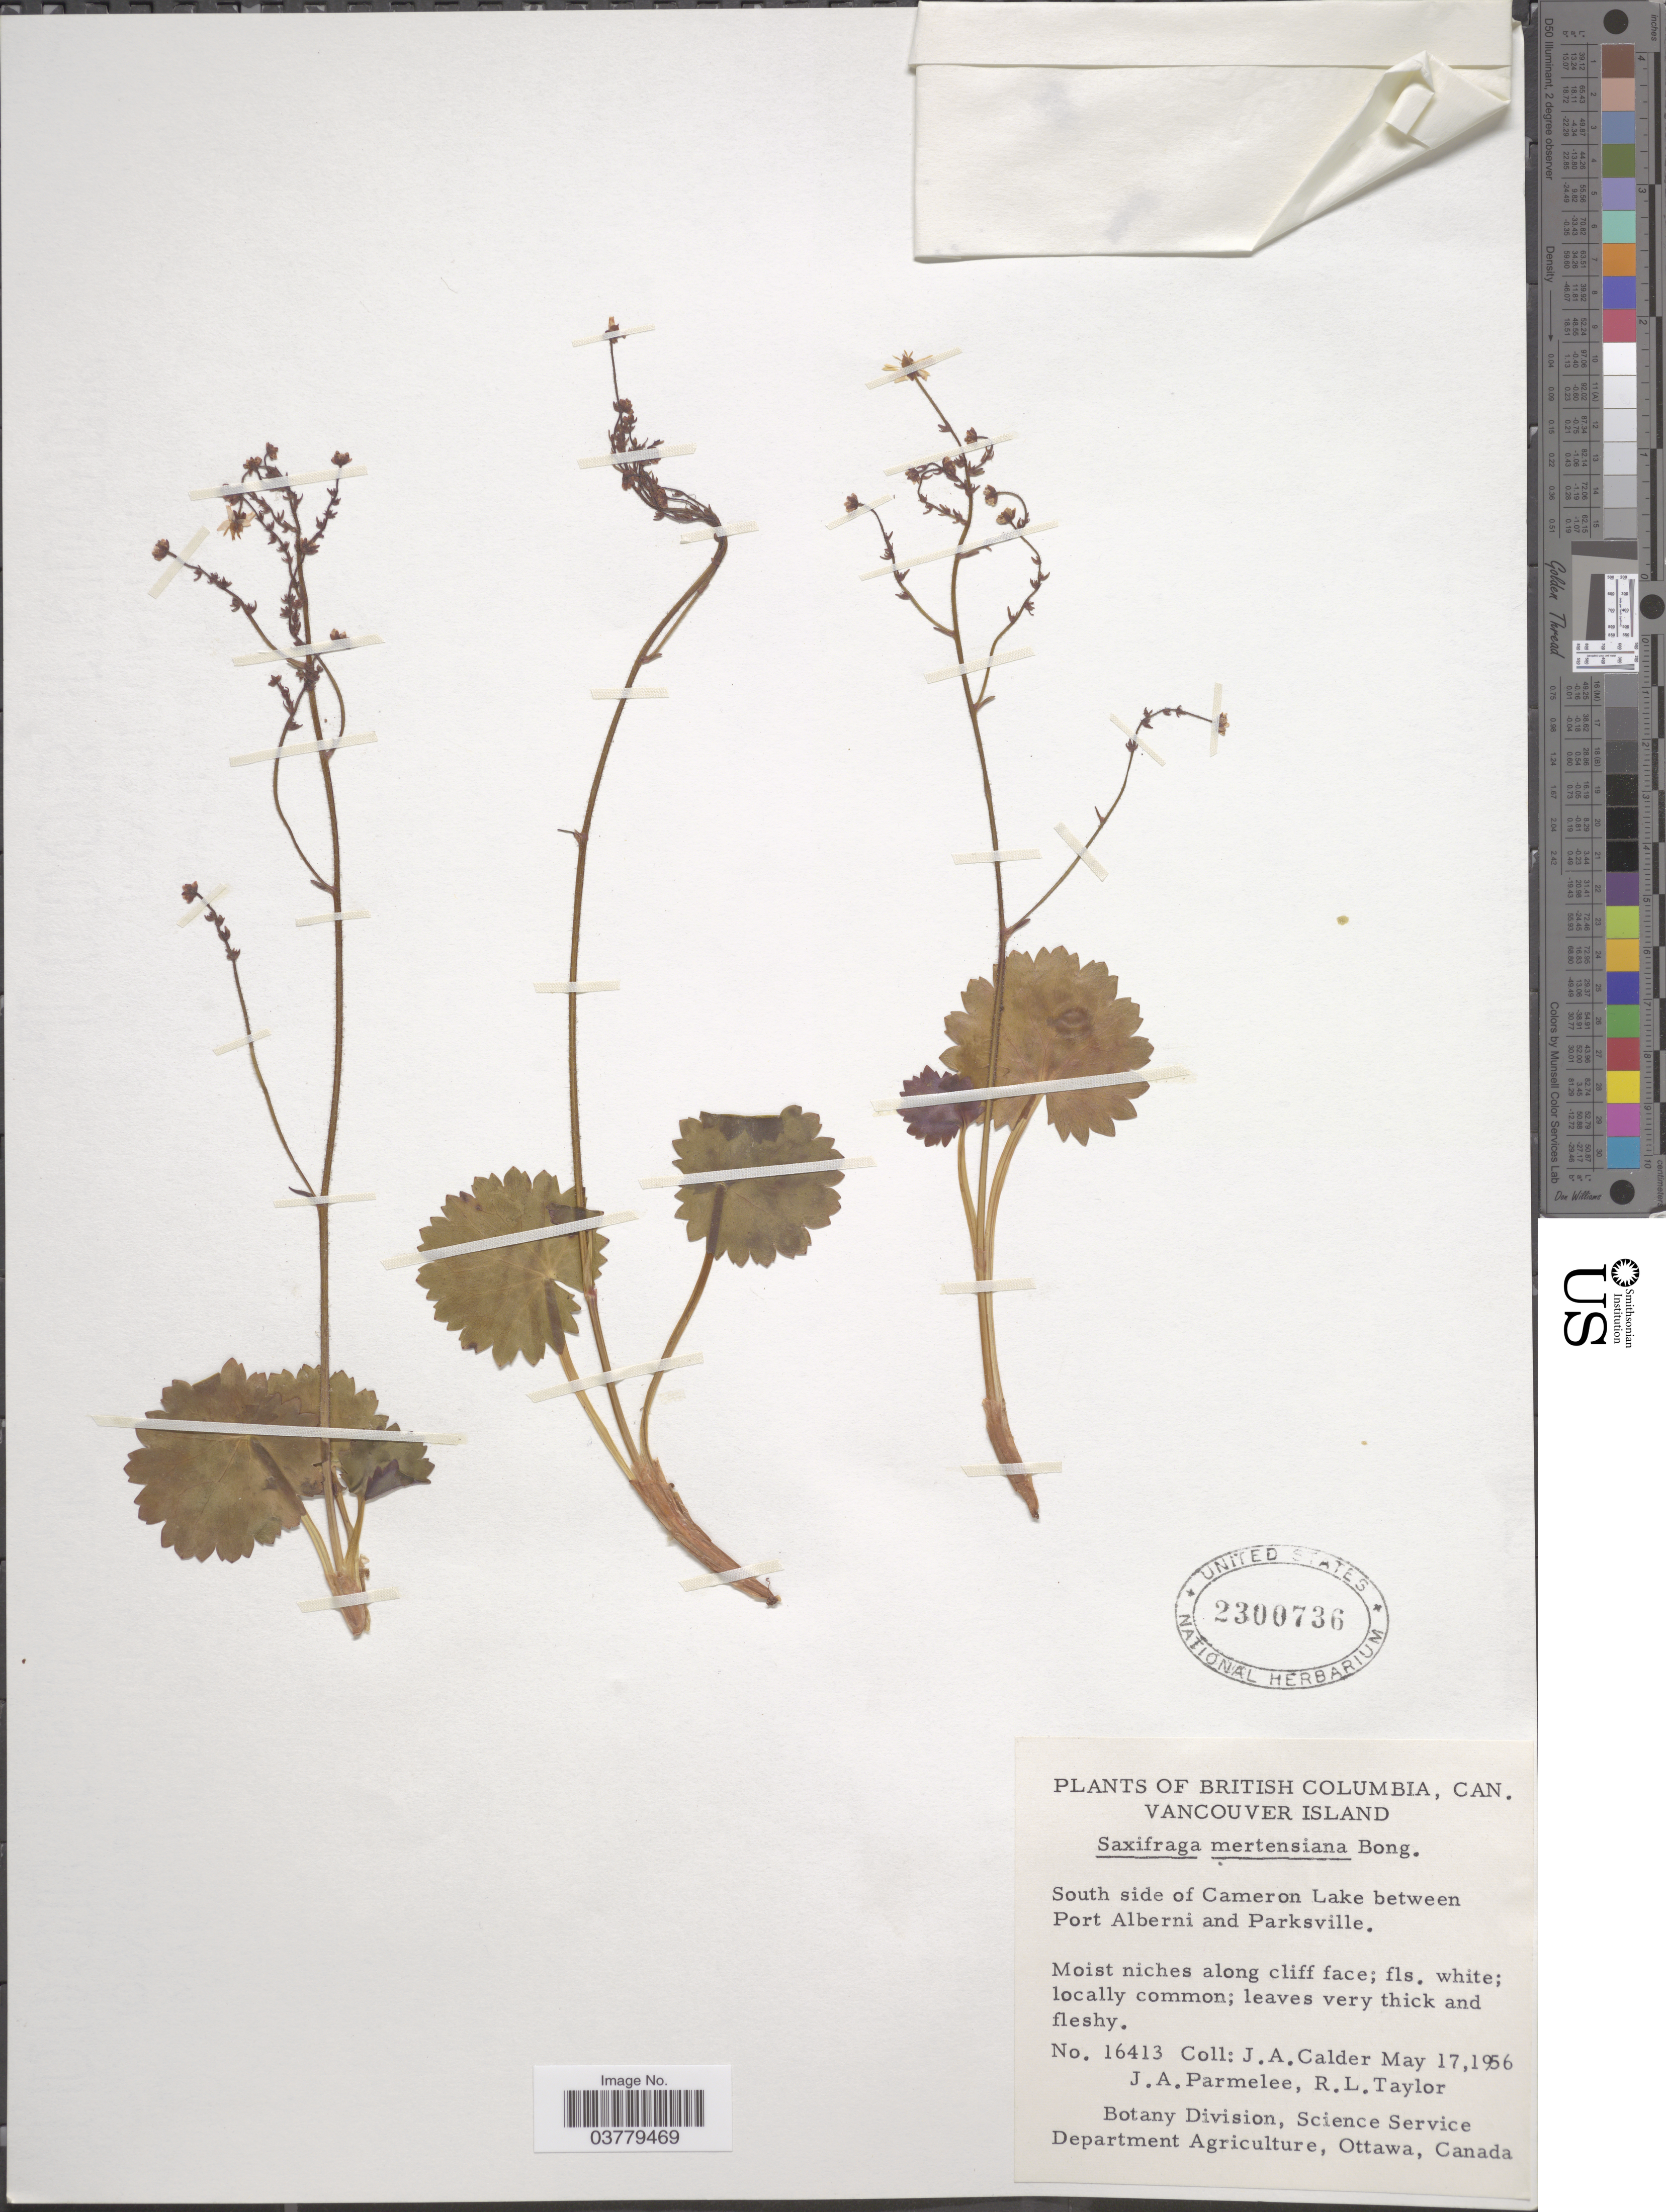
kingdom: Plantae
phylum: Tracheophyta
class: Magnoliopsida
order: Saxifragales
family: Saxifragaceae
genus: Saxifraga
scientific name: Saxifraga mertensiana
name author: Bong.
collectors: J. A. Calder, J. A. Parmelee & R. Taylor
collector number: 16413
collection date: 1956-05-17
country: Canada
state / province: British Columbia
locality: Vancouver Island. South side of Cameron Lake between Port Alberni and Parksville.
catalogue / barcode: US 2300736